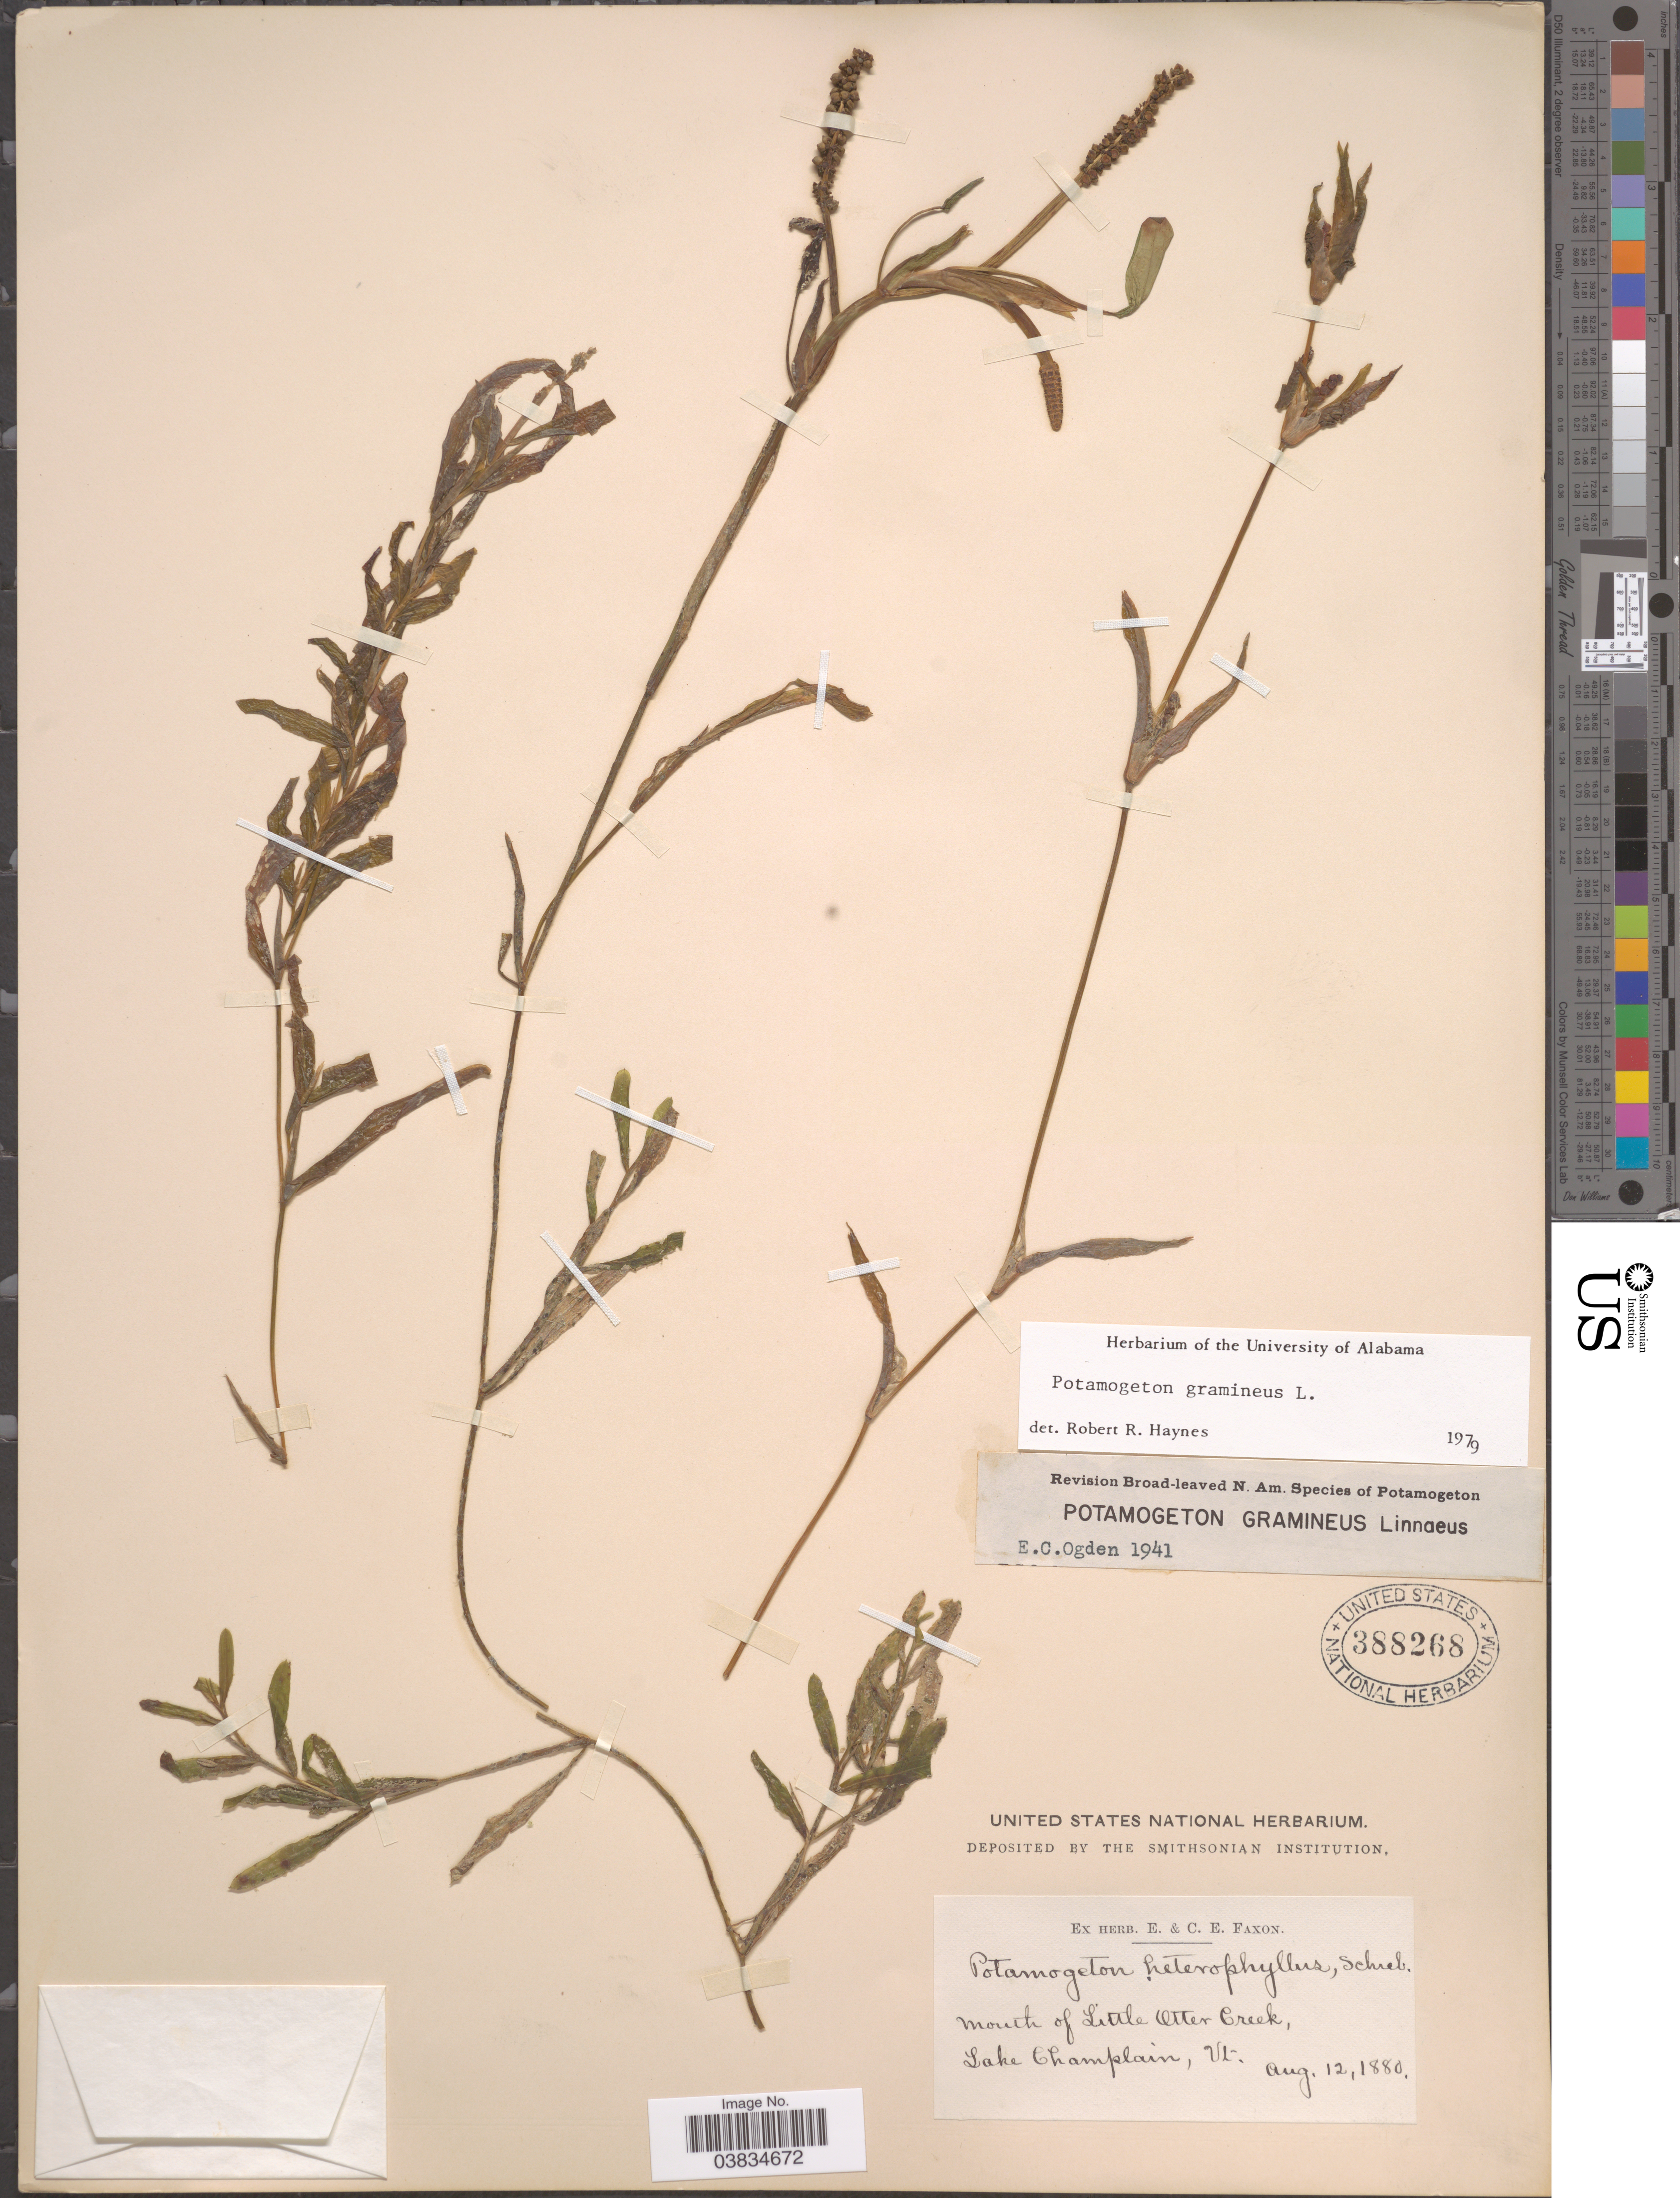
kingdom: Plantae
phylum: Tracheophyta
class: Liliopsida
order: Alismatales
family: Potamogetonaceae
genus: Potamogeton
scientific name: Potamogeton gramineus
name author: L.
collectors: ex herb. E. & C.E. Faxon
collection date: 1880-08-12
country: United States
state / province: Vermont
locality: Mouth of Little Otter Creek, Lake Champlain.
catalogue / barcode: US 388268